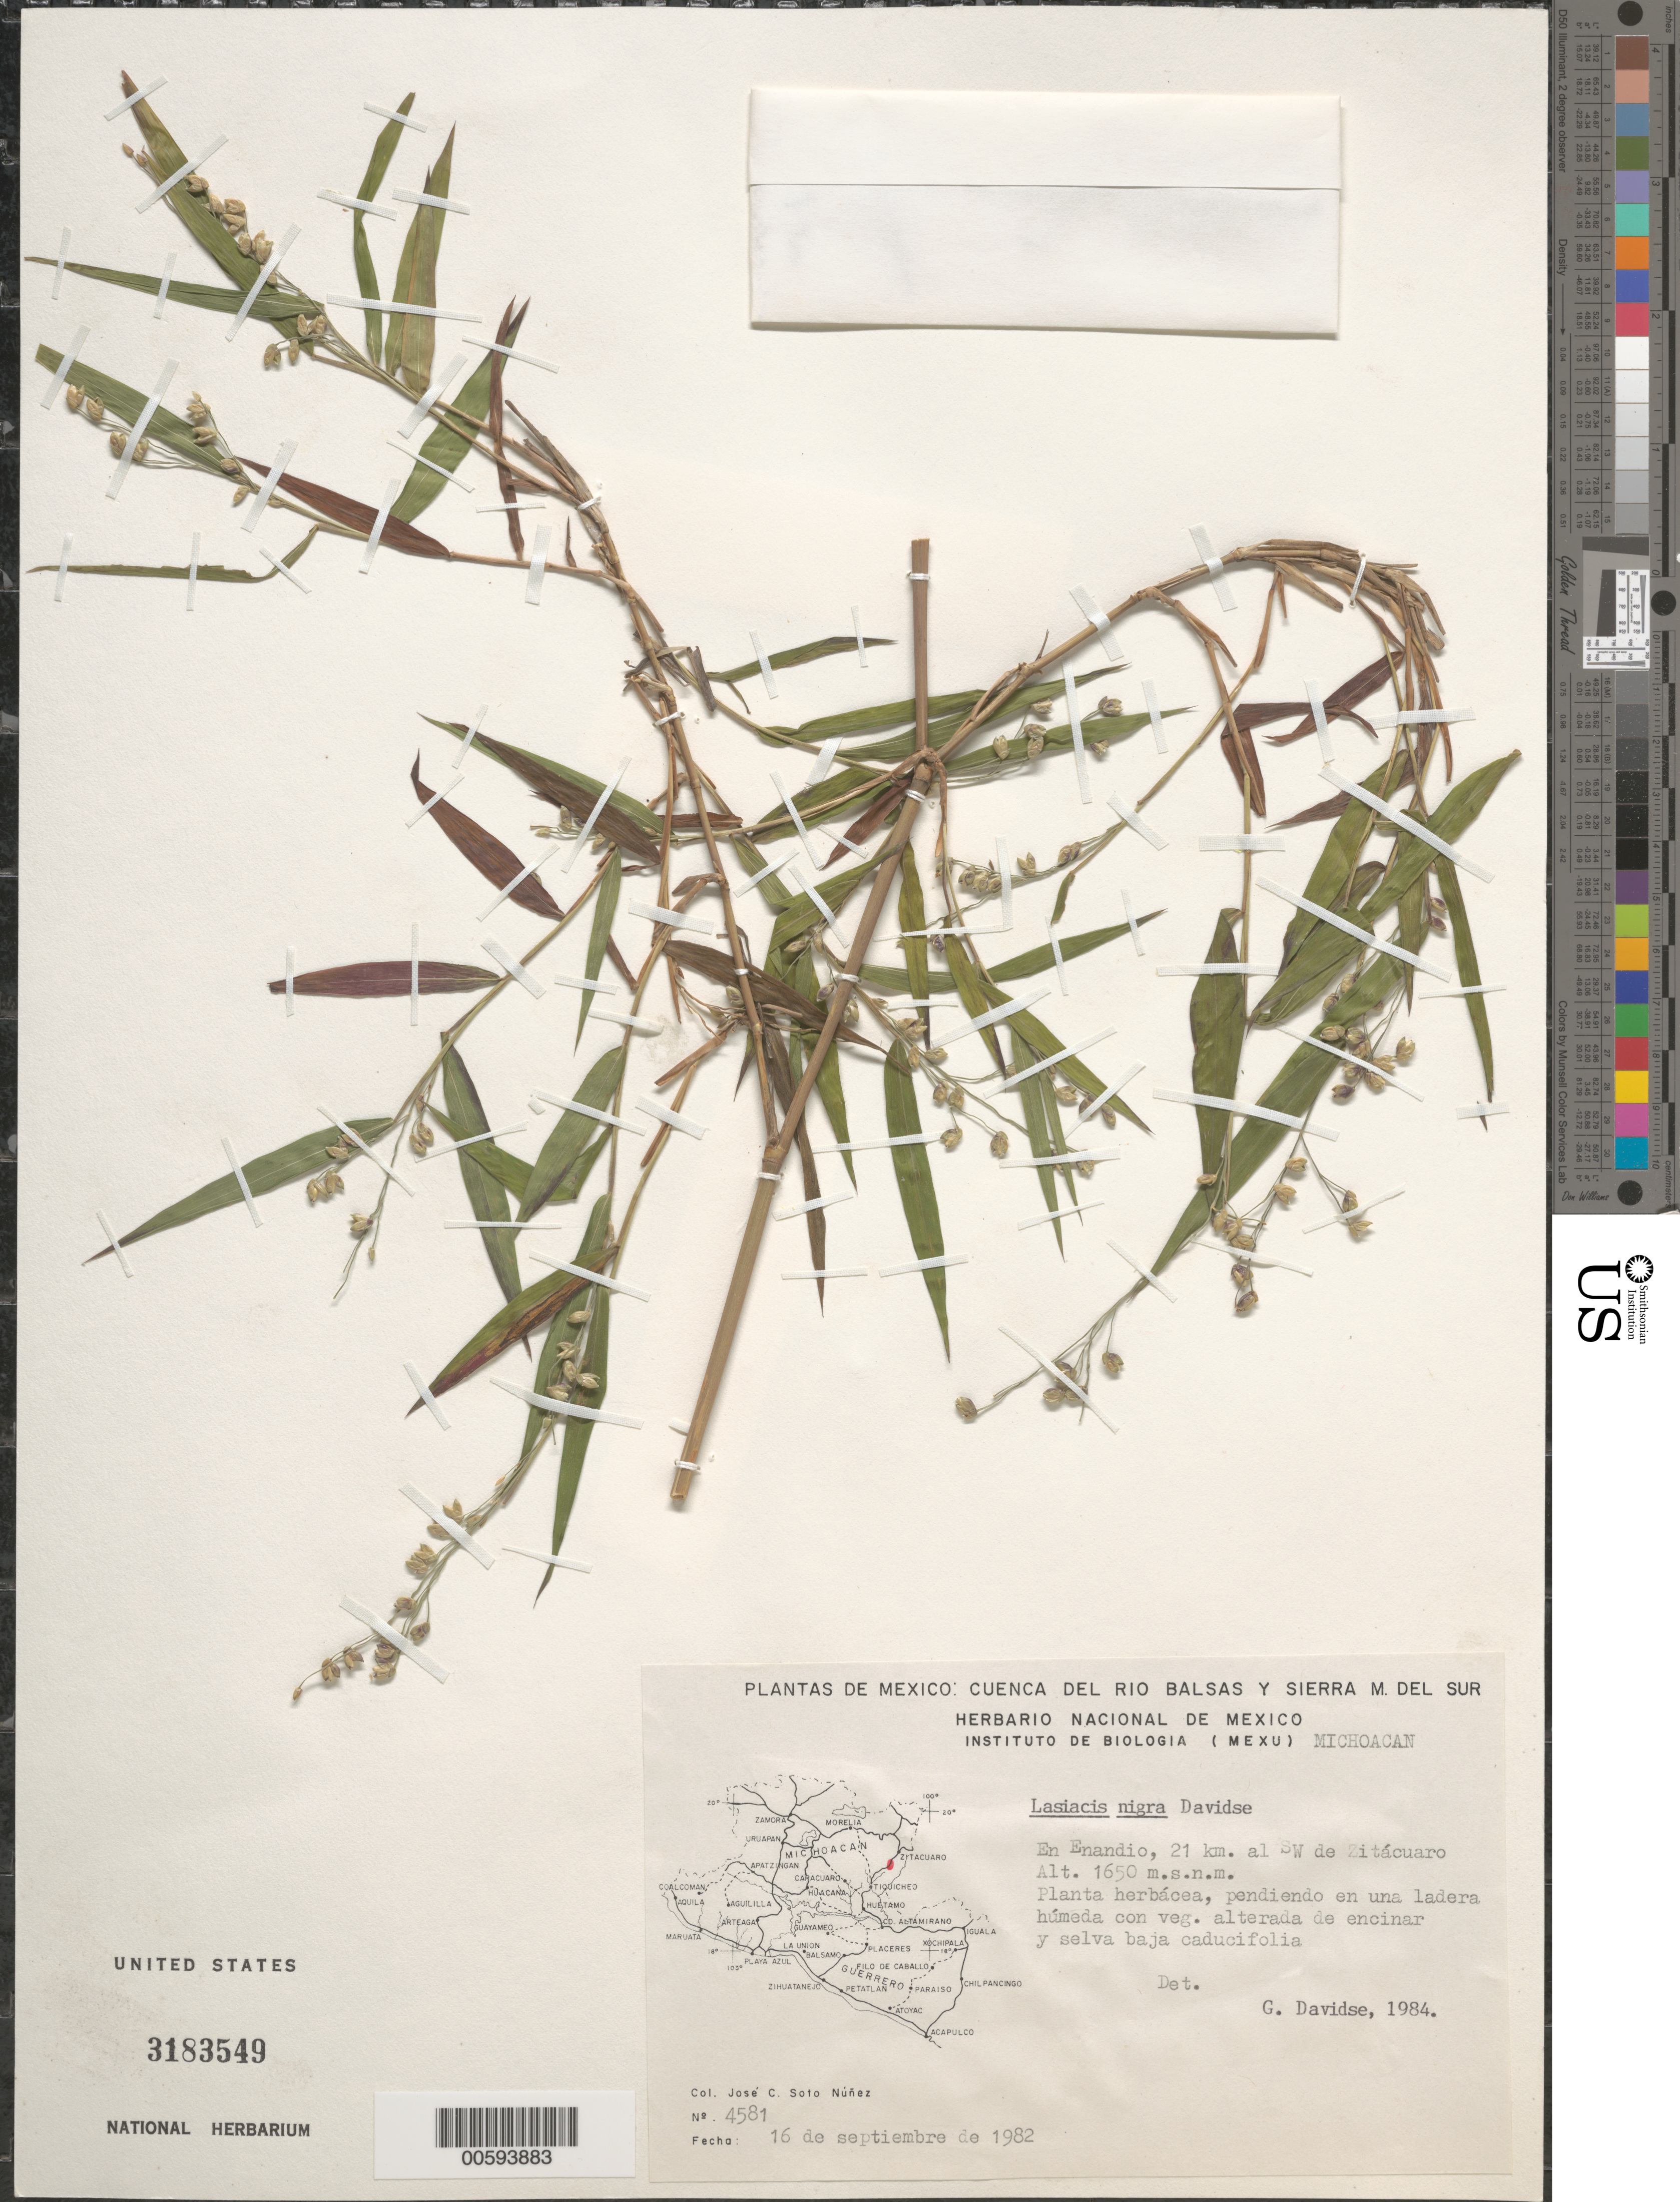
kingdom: Plantae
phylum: Tracheophyta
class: Liliopsida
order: Poales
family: Poaceae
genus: Lasiacis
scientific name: Lasiacis maxonii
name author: Swallen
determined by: Davidse, Gerrit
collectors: J. C. Soto Núñez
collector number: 4581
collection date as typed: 16 Sep 1982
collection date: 1982-09-16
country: Mexico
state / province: Michoacán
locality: En Enandio, 21 km al SW de Zitácuaro.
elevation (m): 1650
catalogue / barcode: US 3183549